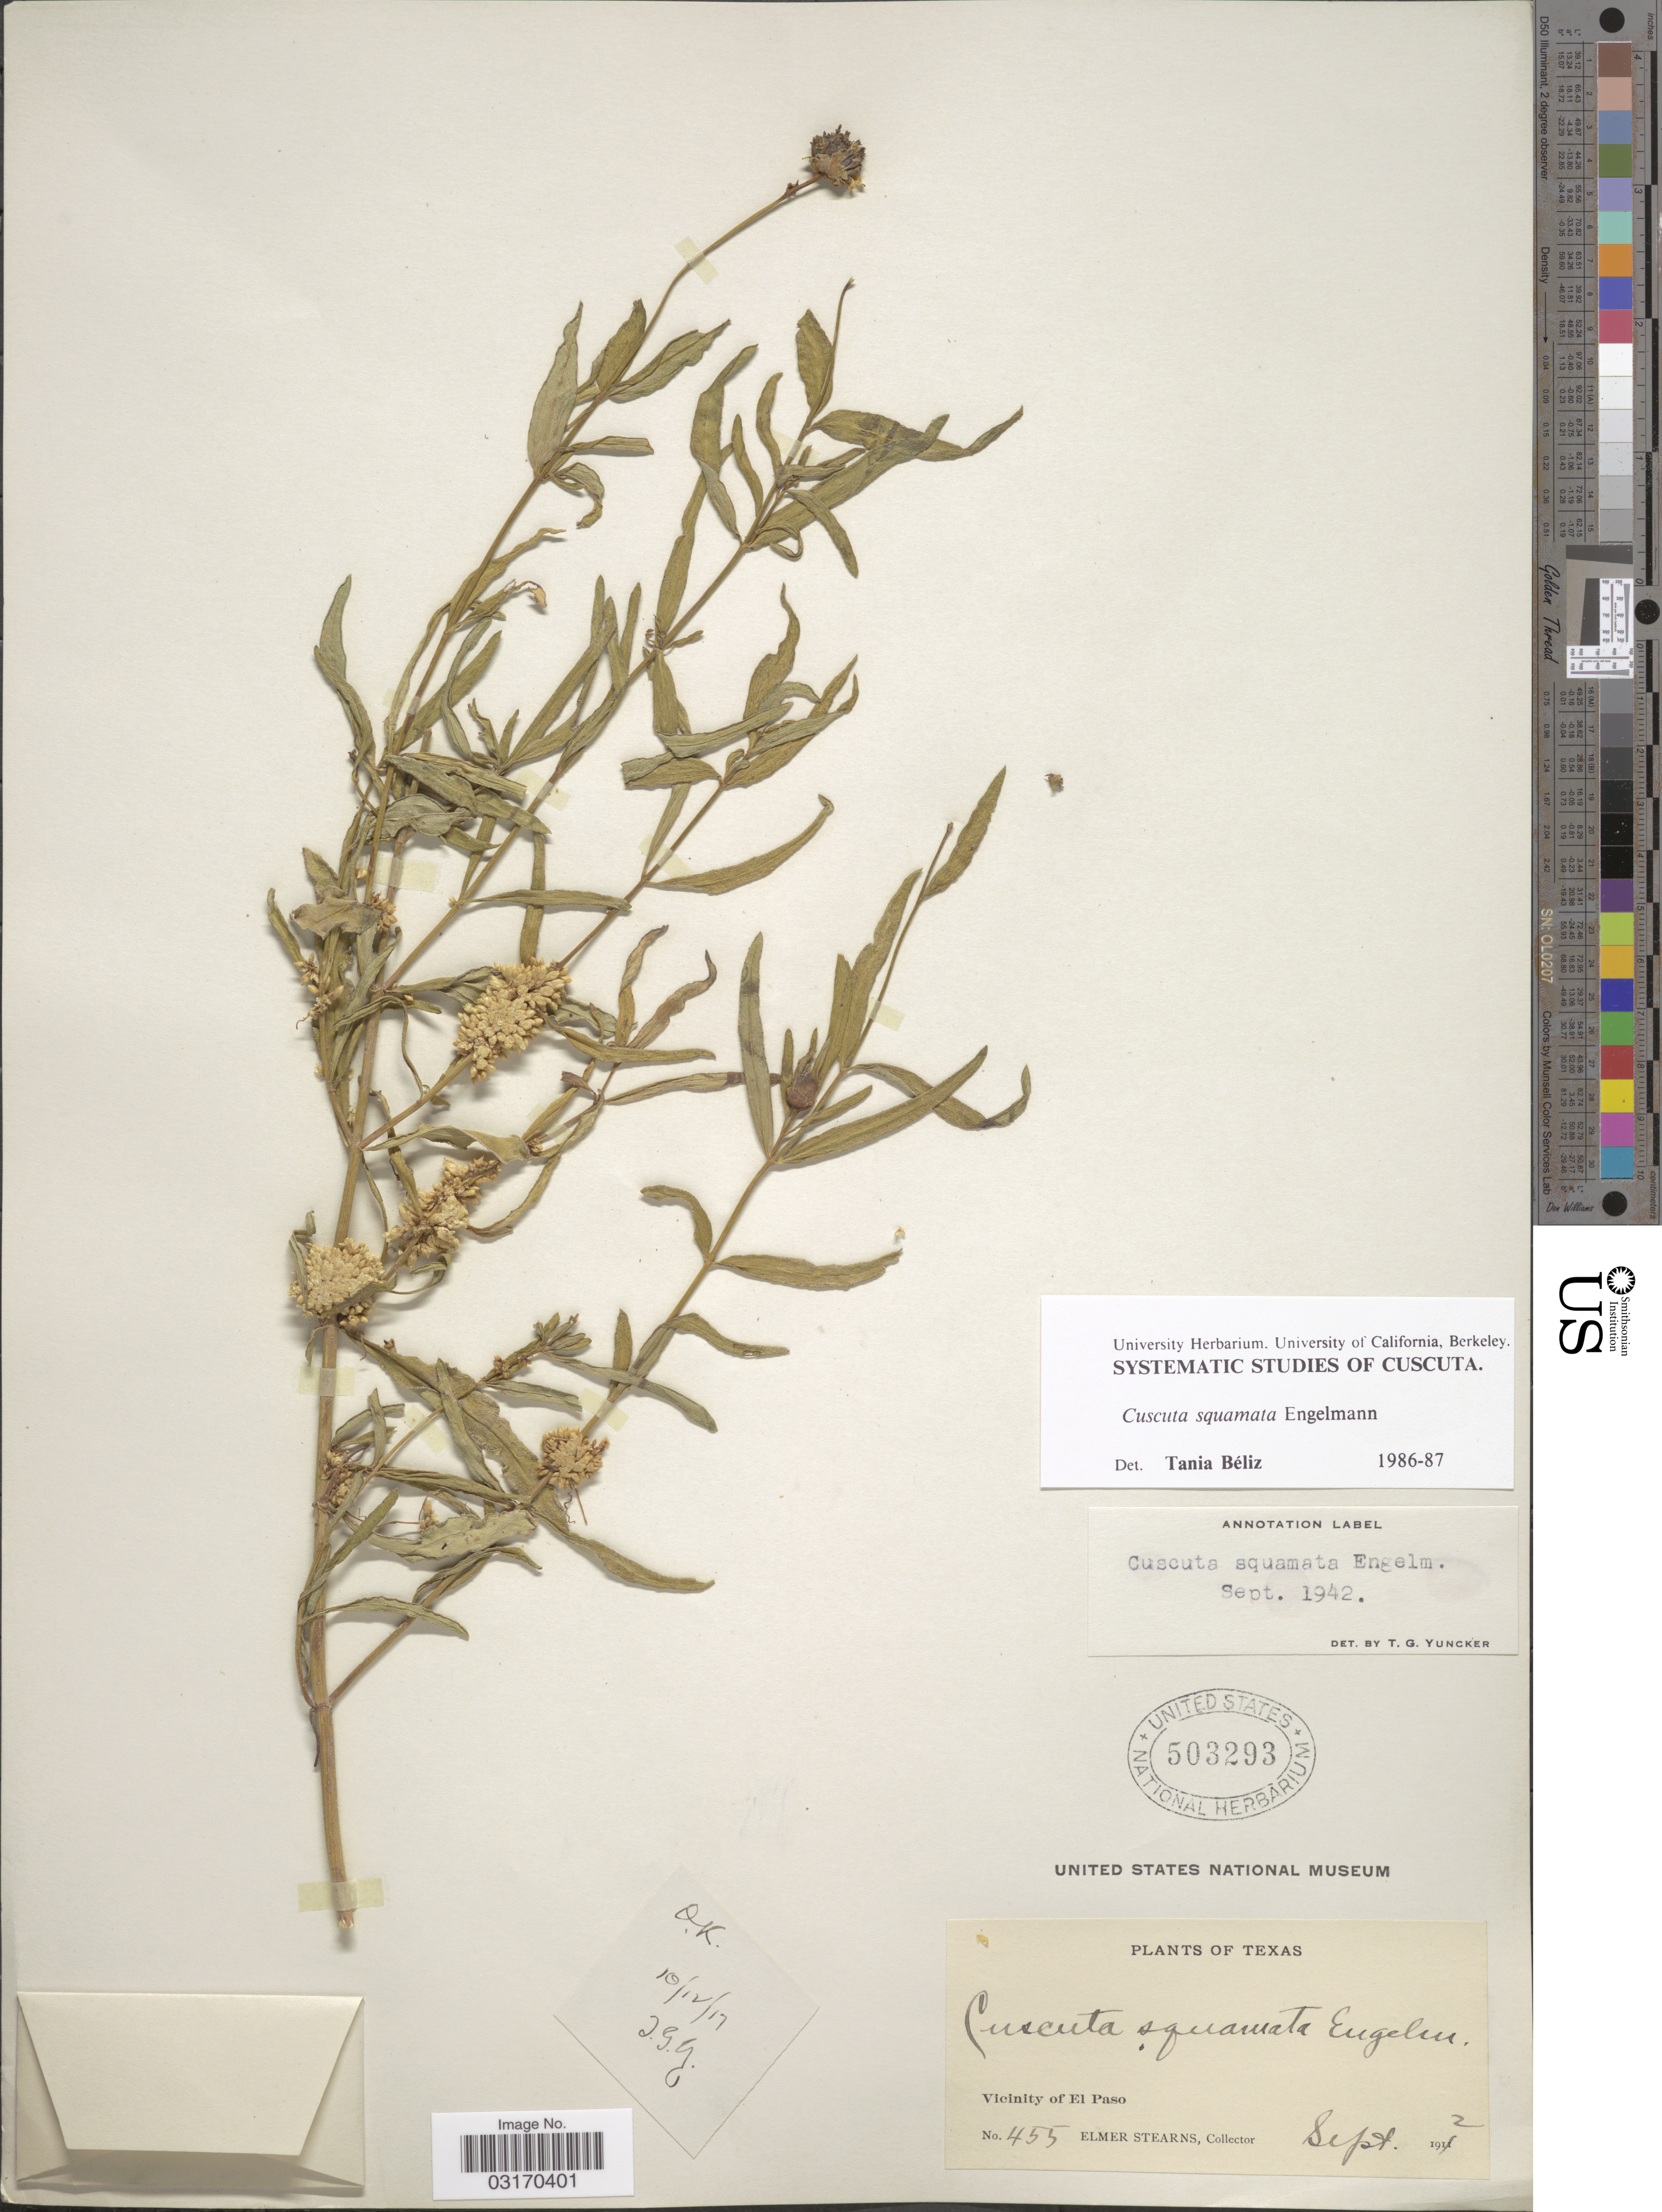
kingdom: Plantae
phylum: Tracheophyta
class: Magnoliopsida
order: Solanales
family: Convolvulaceae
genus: Cuscuta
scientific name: Cuscuta squamata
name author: Engelm.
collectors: E. Stearns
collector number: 455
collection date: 1912-09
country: United States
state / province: Texas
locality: Vicinity of El Paso.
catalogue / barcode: US 503293